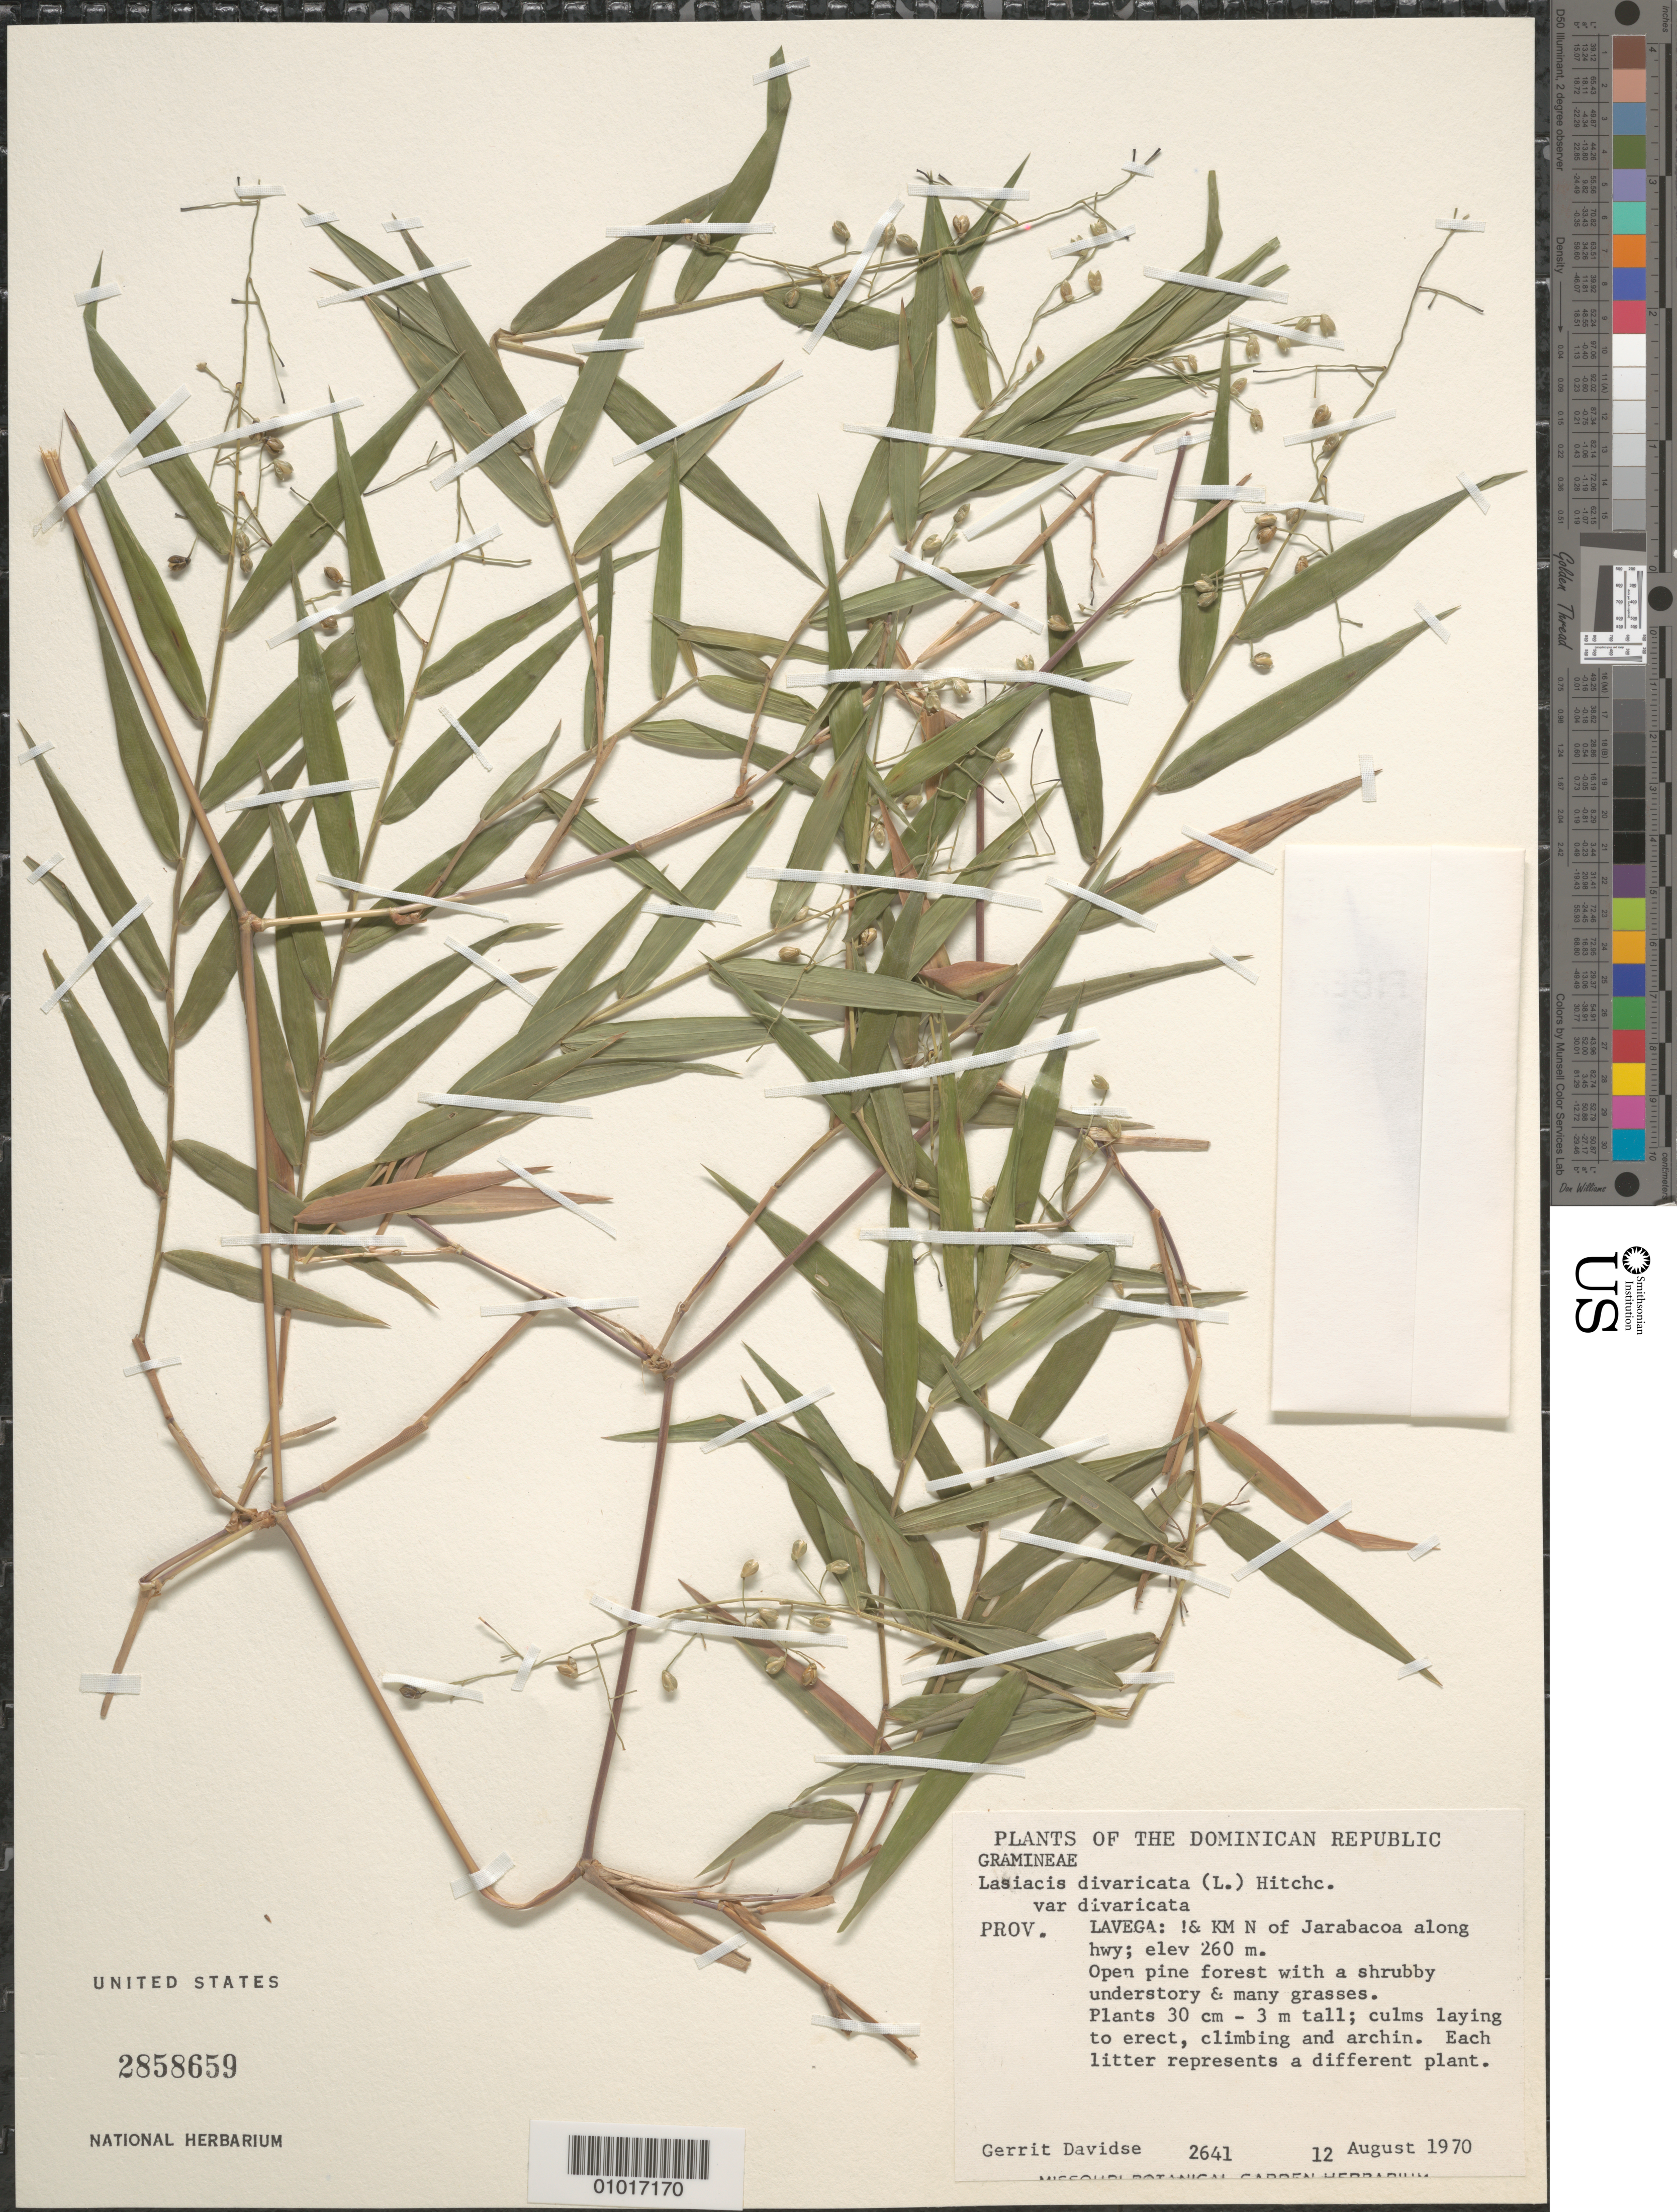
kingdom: Plantae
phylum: Tracheophyta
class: Liliopsida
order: Poales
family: Poaceae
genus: Lasiacis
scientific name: Lasiacis divaricata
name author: (L.) Hitchc.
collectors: G. Davidse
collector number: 2641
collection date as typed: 12 Aug 1970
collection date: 1970-08-12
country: Dominican Republic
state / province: La Vega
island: Hispaniola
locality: La Vega 13 Kilometers north of Jarabacoa along highway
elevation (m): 260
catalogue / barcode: US 2858659